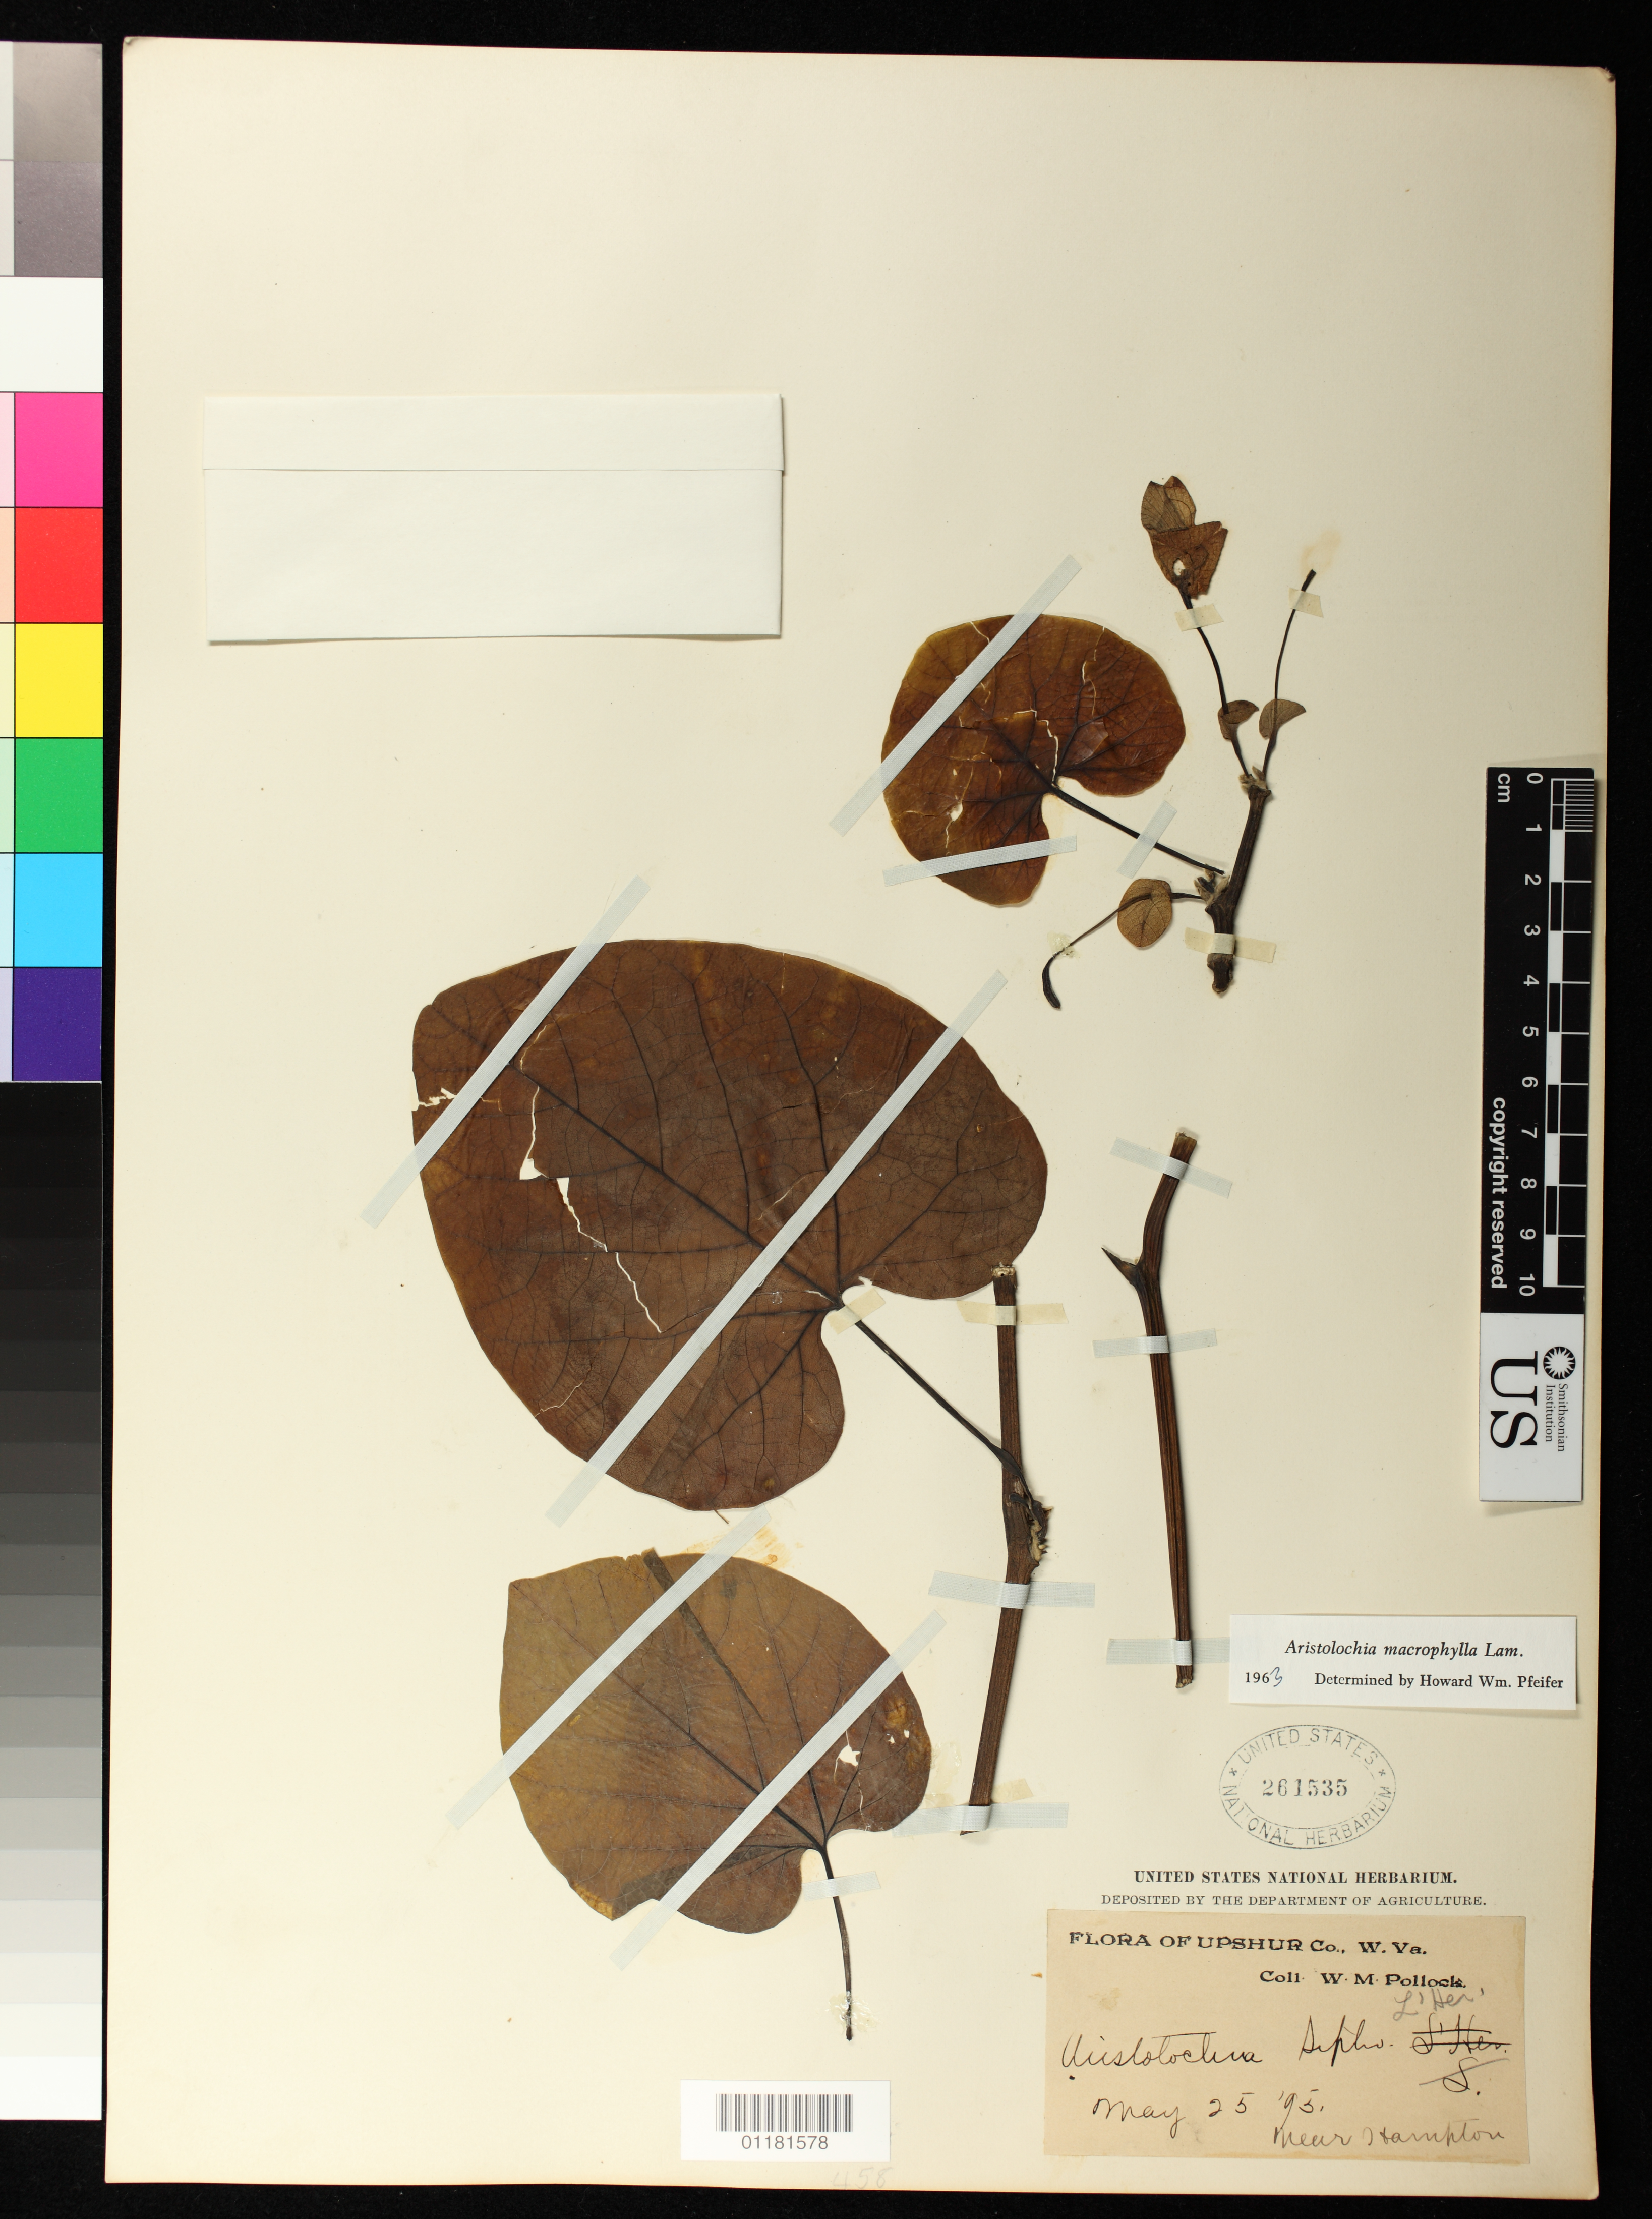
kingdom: Plantae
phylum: Tracheophyta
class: Magnoliopsida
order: Piperales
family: Aristolochiaceae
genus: Aristolochia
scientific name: Aristolochia macrophylla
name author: Lam.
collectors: W. M. Pollock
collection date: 1895-05-25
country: United States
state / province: West Virginia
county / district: Upshur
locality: Near Hampton, Upshur County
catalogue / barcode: US 261335